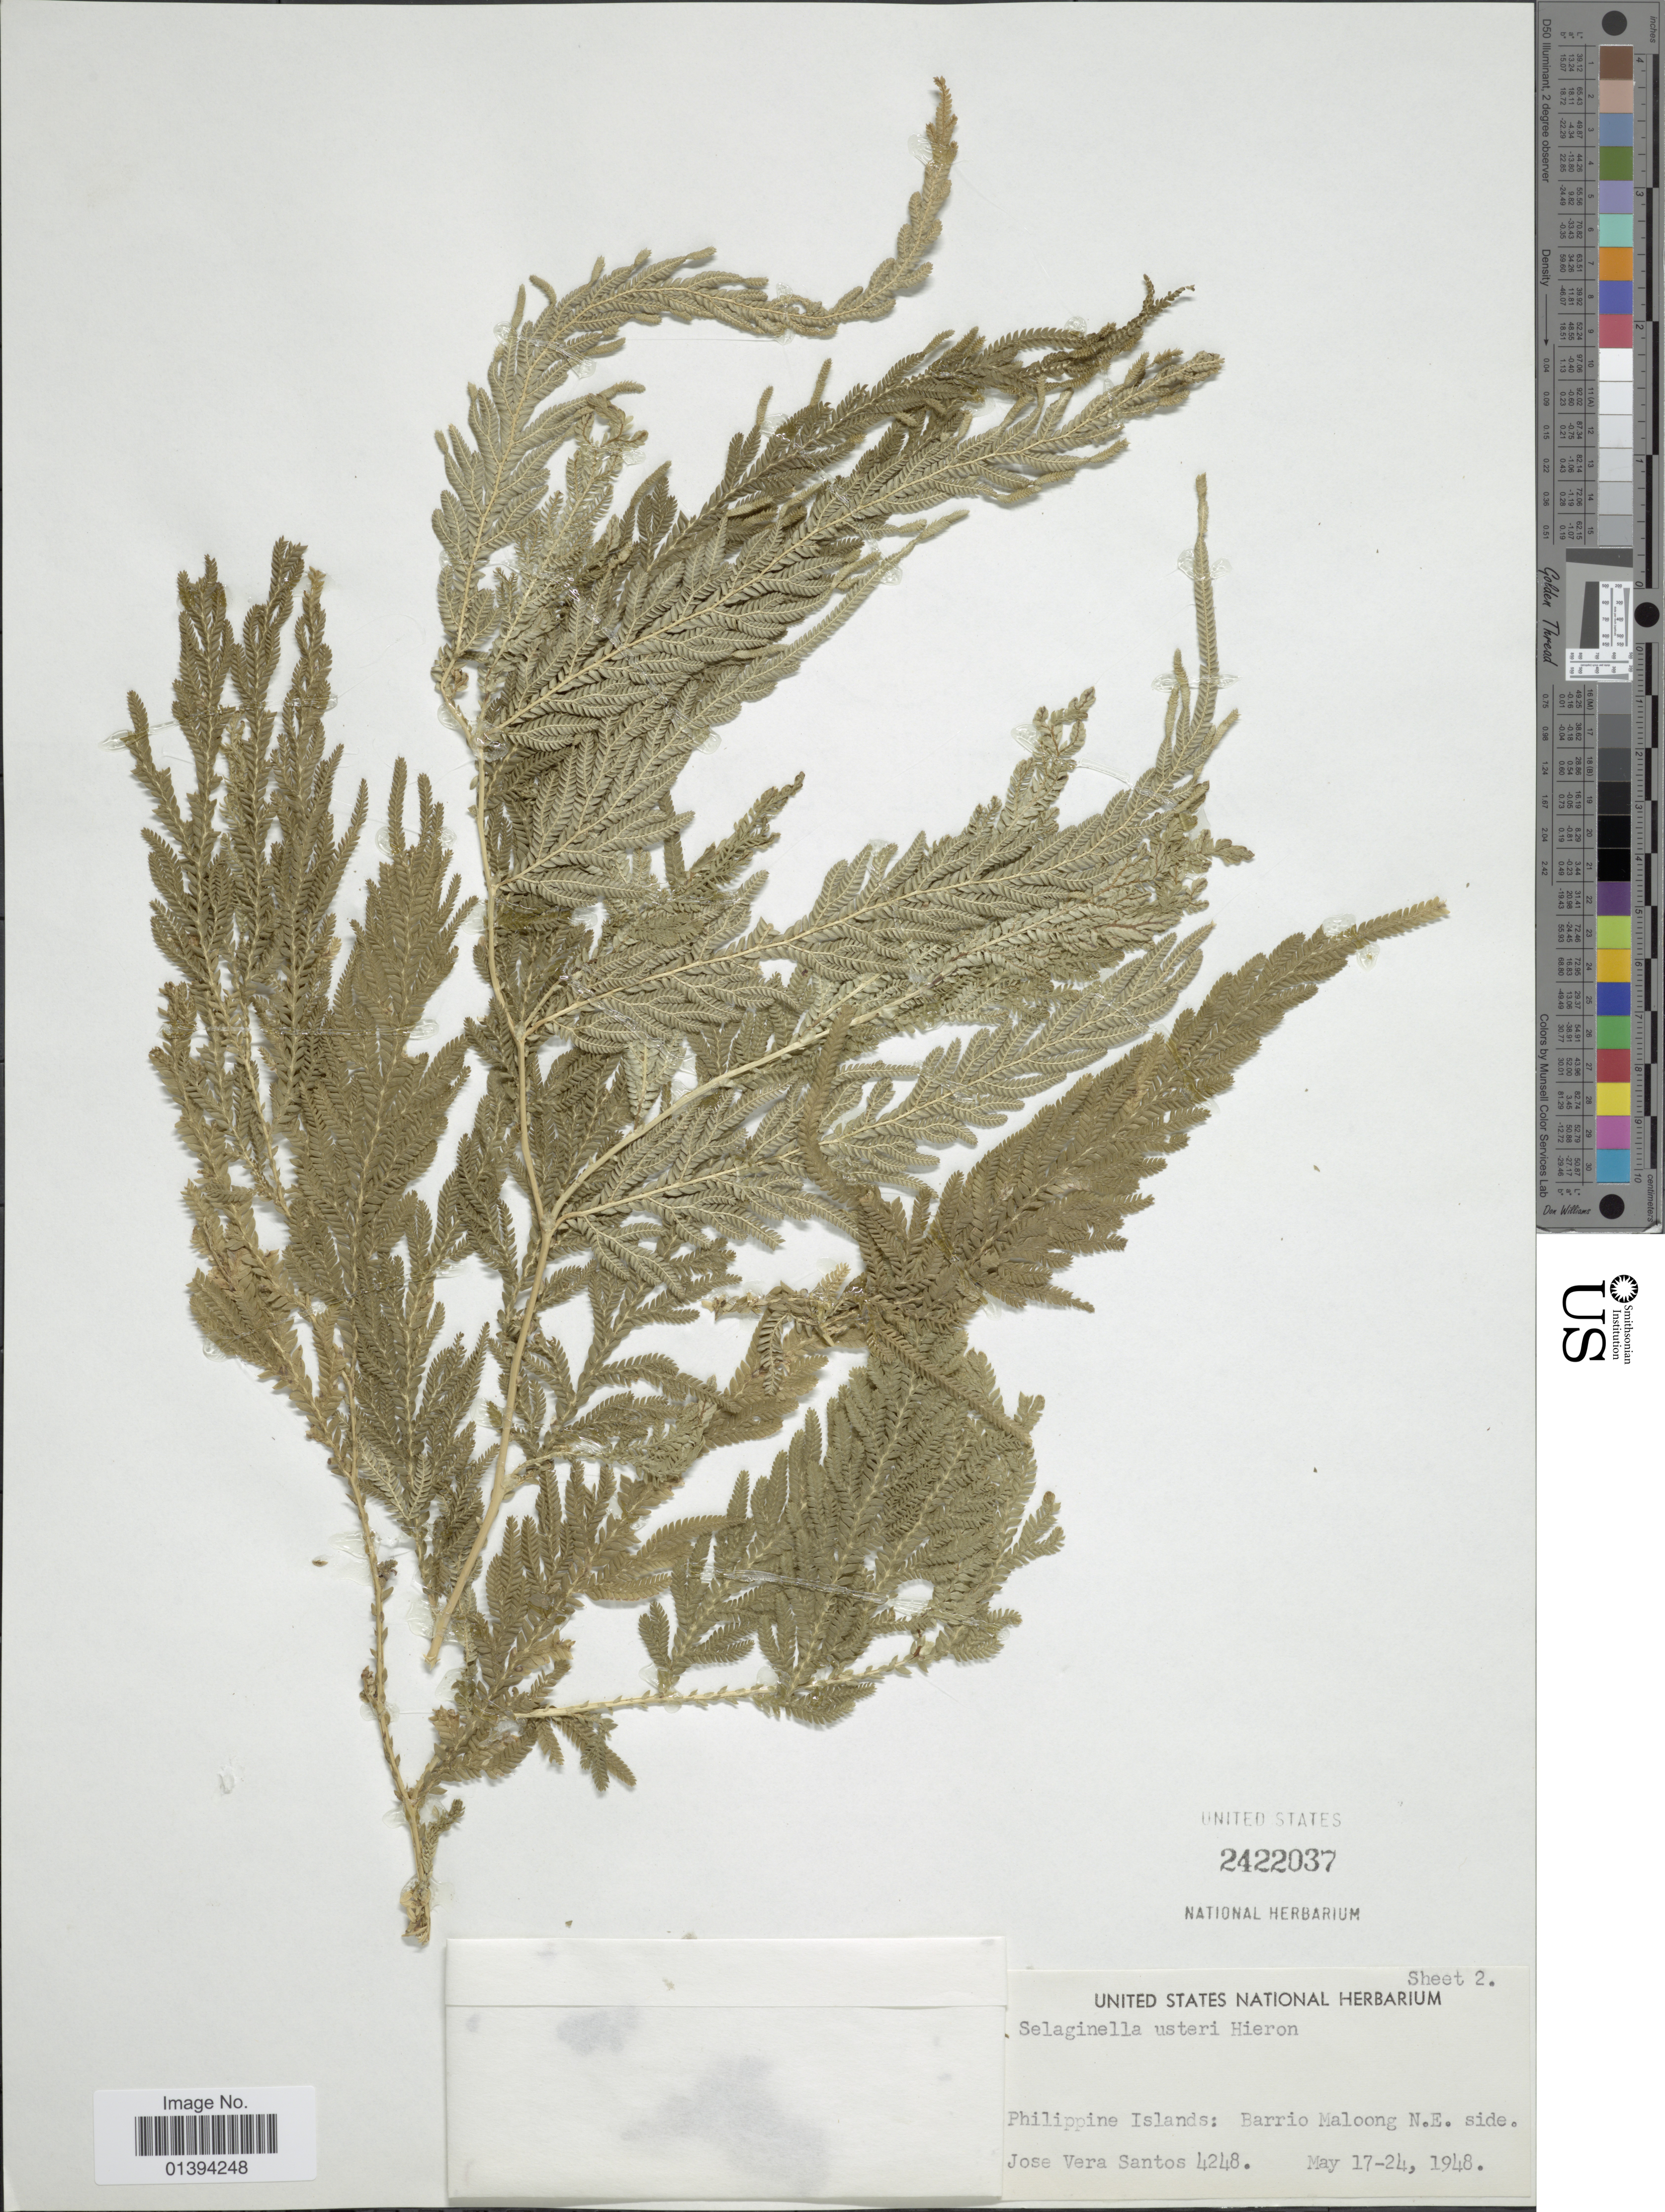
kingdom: Plantae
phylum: Tracheophyta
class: Lycopodiopsida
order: Selaginellales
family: Selaginellaceae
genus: Selaginella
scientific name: Selaginella usterii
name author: Hieron.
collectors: J. V. Santos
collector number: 4248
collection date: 1948-05-17/1948-05-24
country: Philippines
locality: Philippine Islands: Barrio Maloong N. E. side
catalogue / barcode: US 2422037